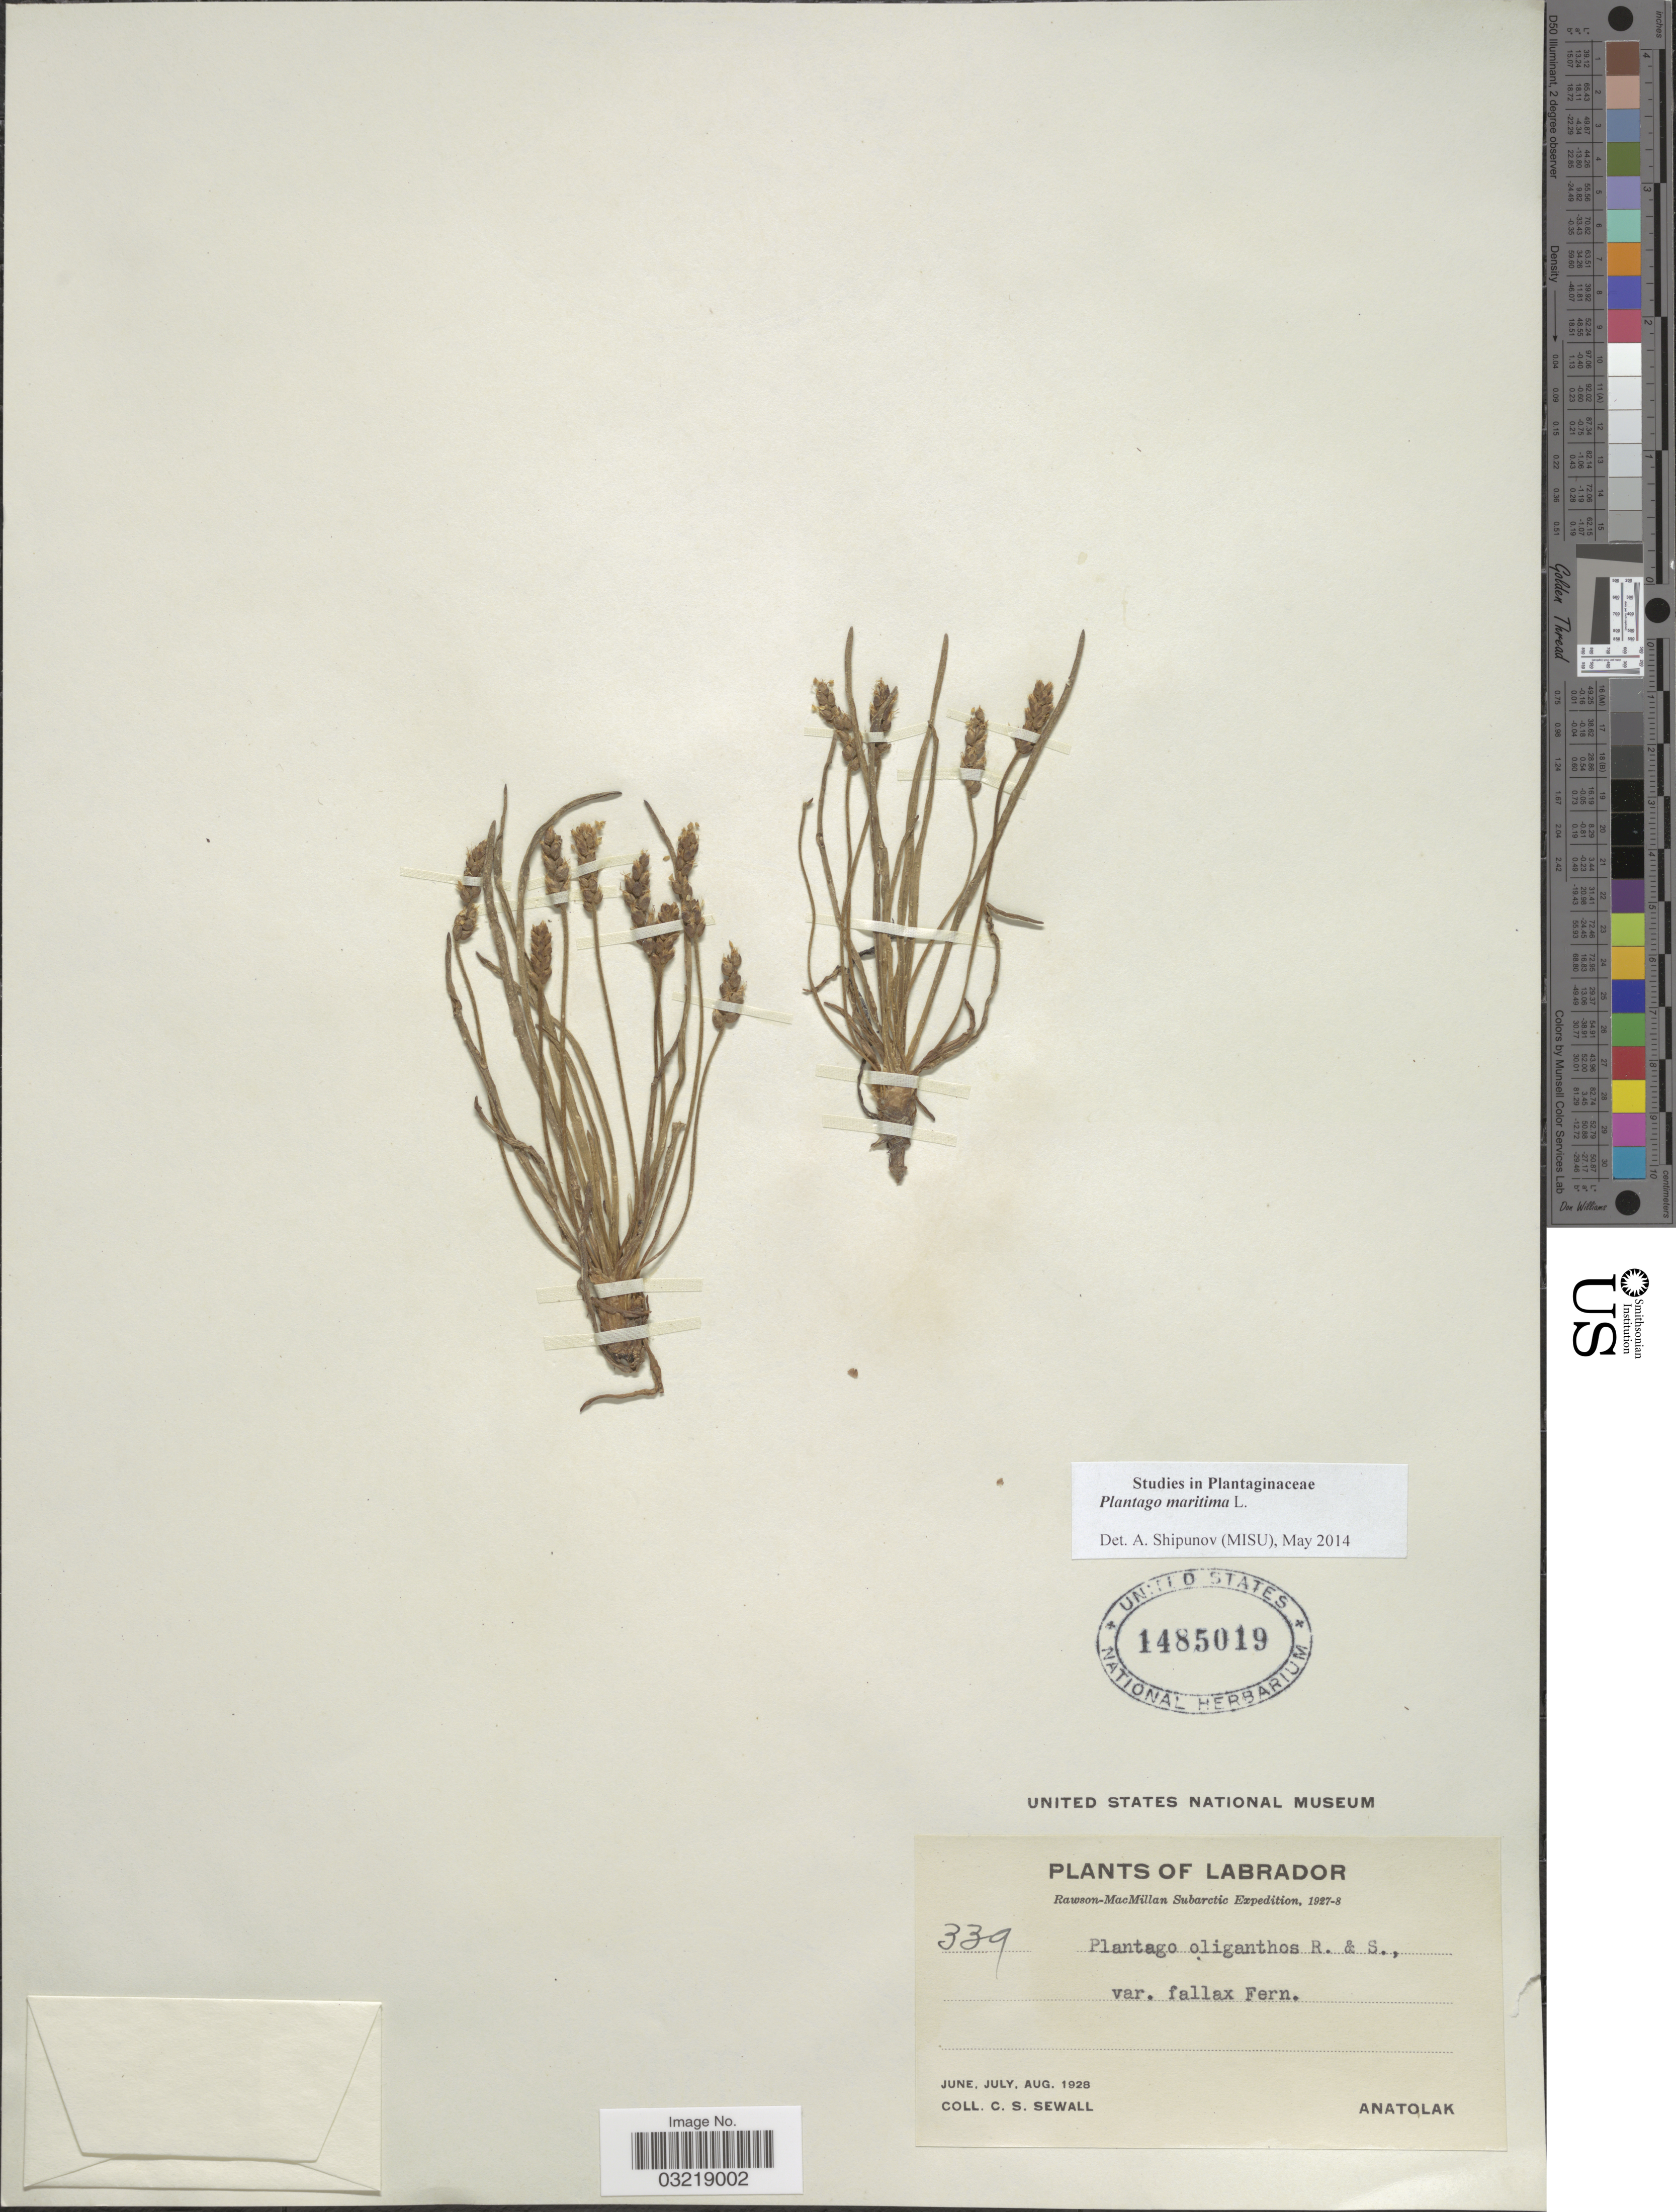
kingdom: Plantae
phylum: Tracheophyta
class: Magnoliopsida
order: Lamiales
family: Plantaginaceae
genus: Plantago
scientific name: Plantago maritima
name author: L.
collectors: C. Sewall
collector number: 339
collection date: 1928-06/1928-08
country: Canada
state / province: Newfoundland and Labrador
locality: Labrador. Anatolak.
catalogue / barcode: US 1485019